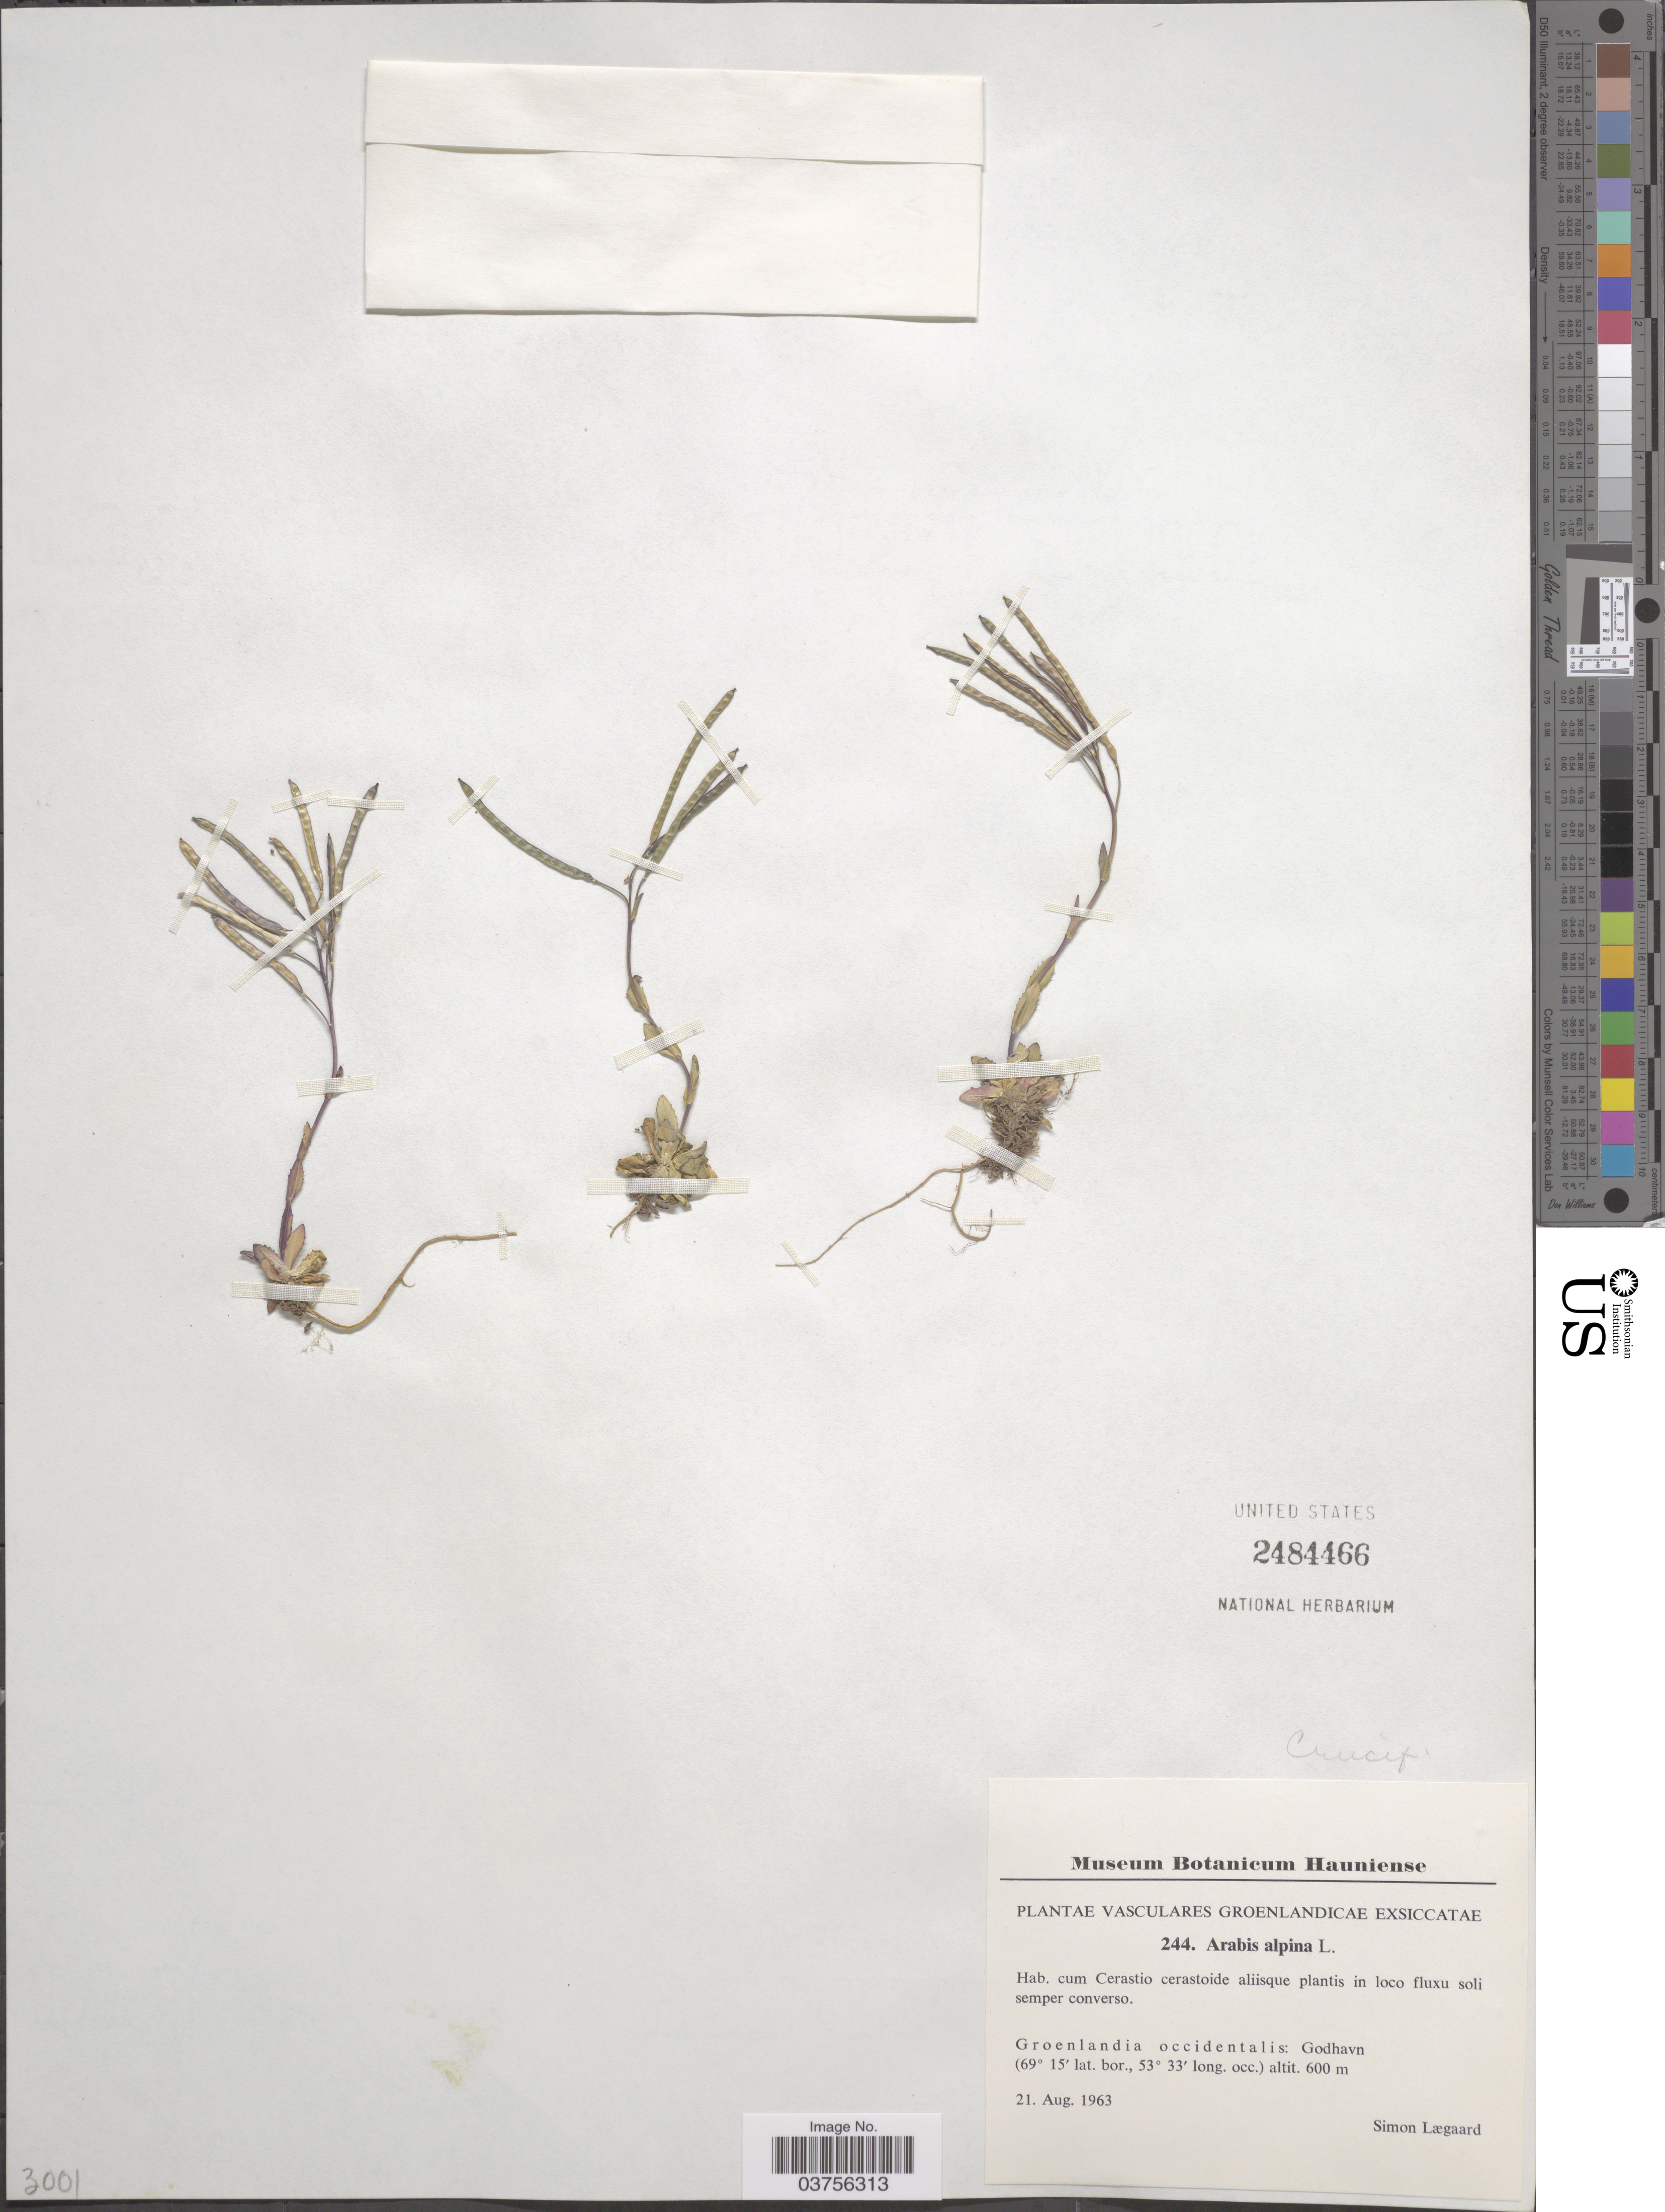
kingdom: Plantae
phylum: Tracheophyta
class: Magnoliopsida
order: Brassicales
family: Brassicaceae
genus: Arabis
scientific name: Arabis alpina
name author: L.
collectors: S. Lægaard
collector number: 244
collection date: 1963-08-21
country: Greenland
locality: Groenlandia occidentalis: Godhavn.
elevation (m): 600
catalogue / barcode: US 2484466